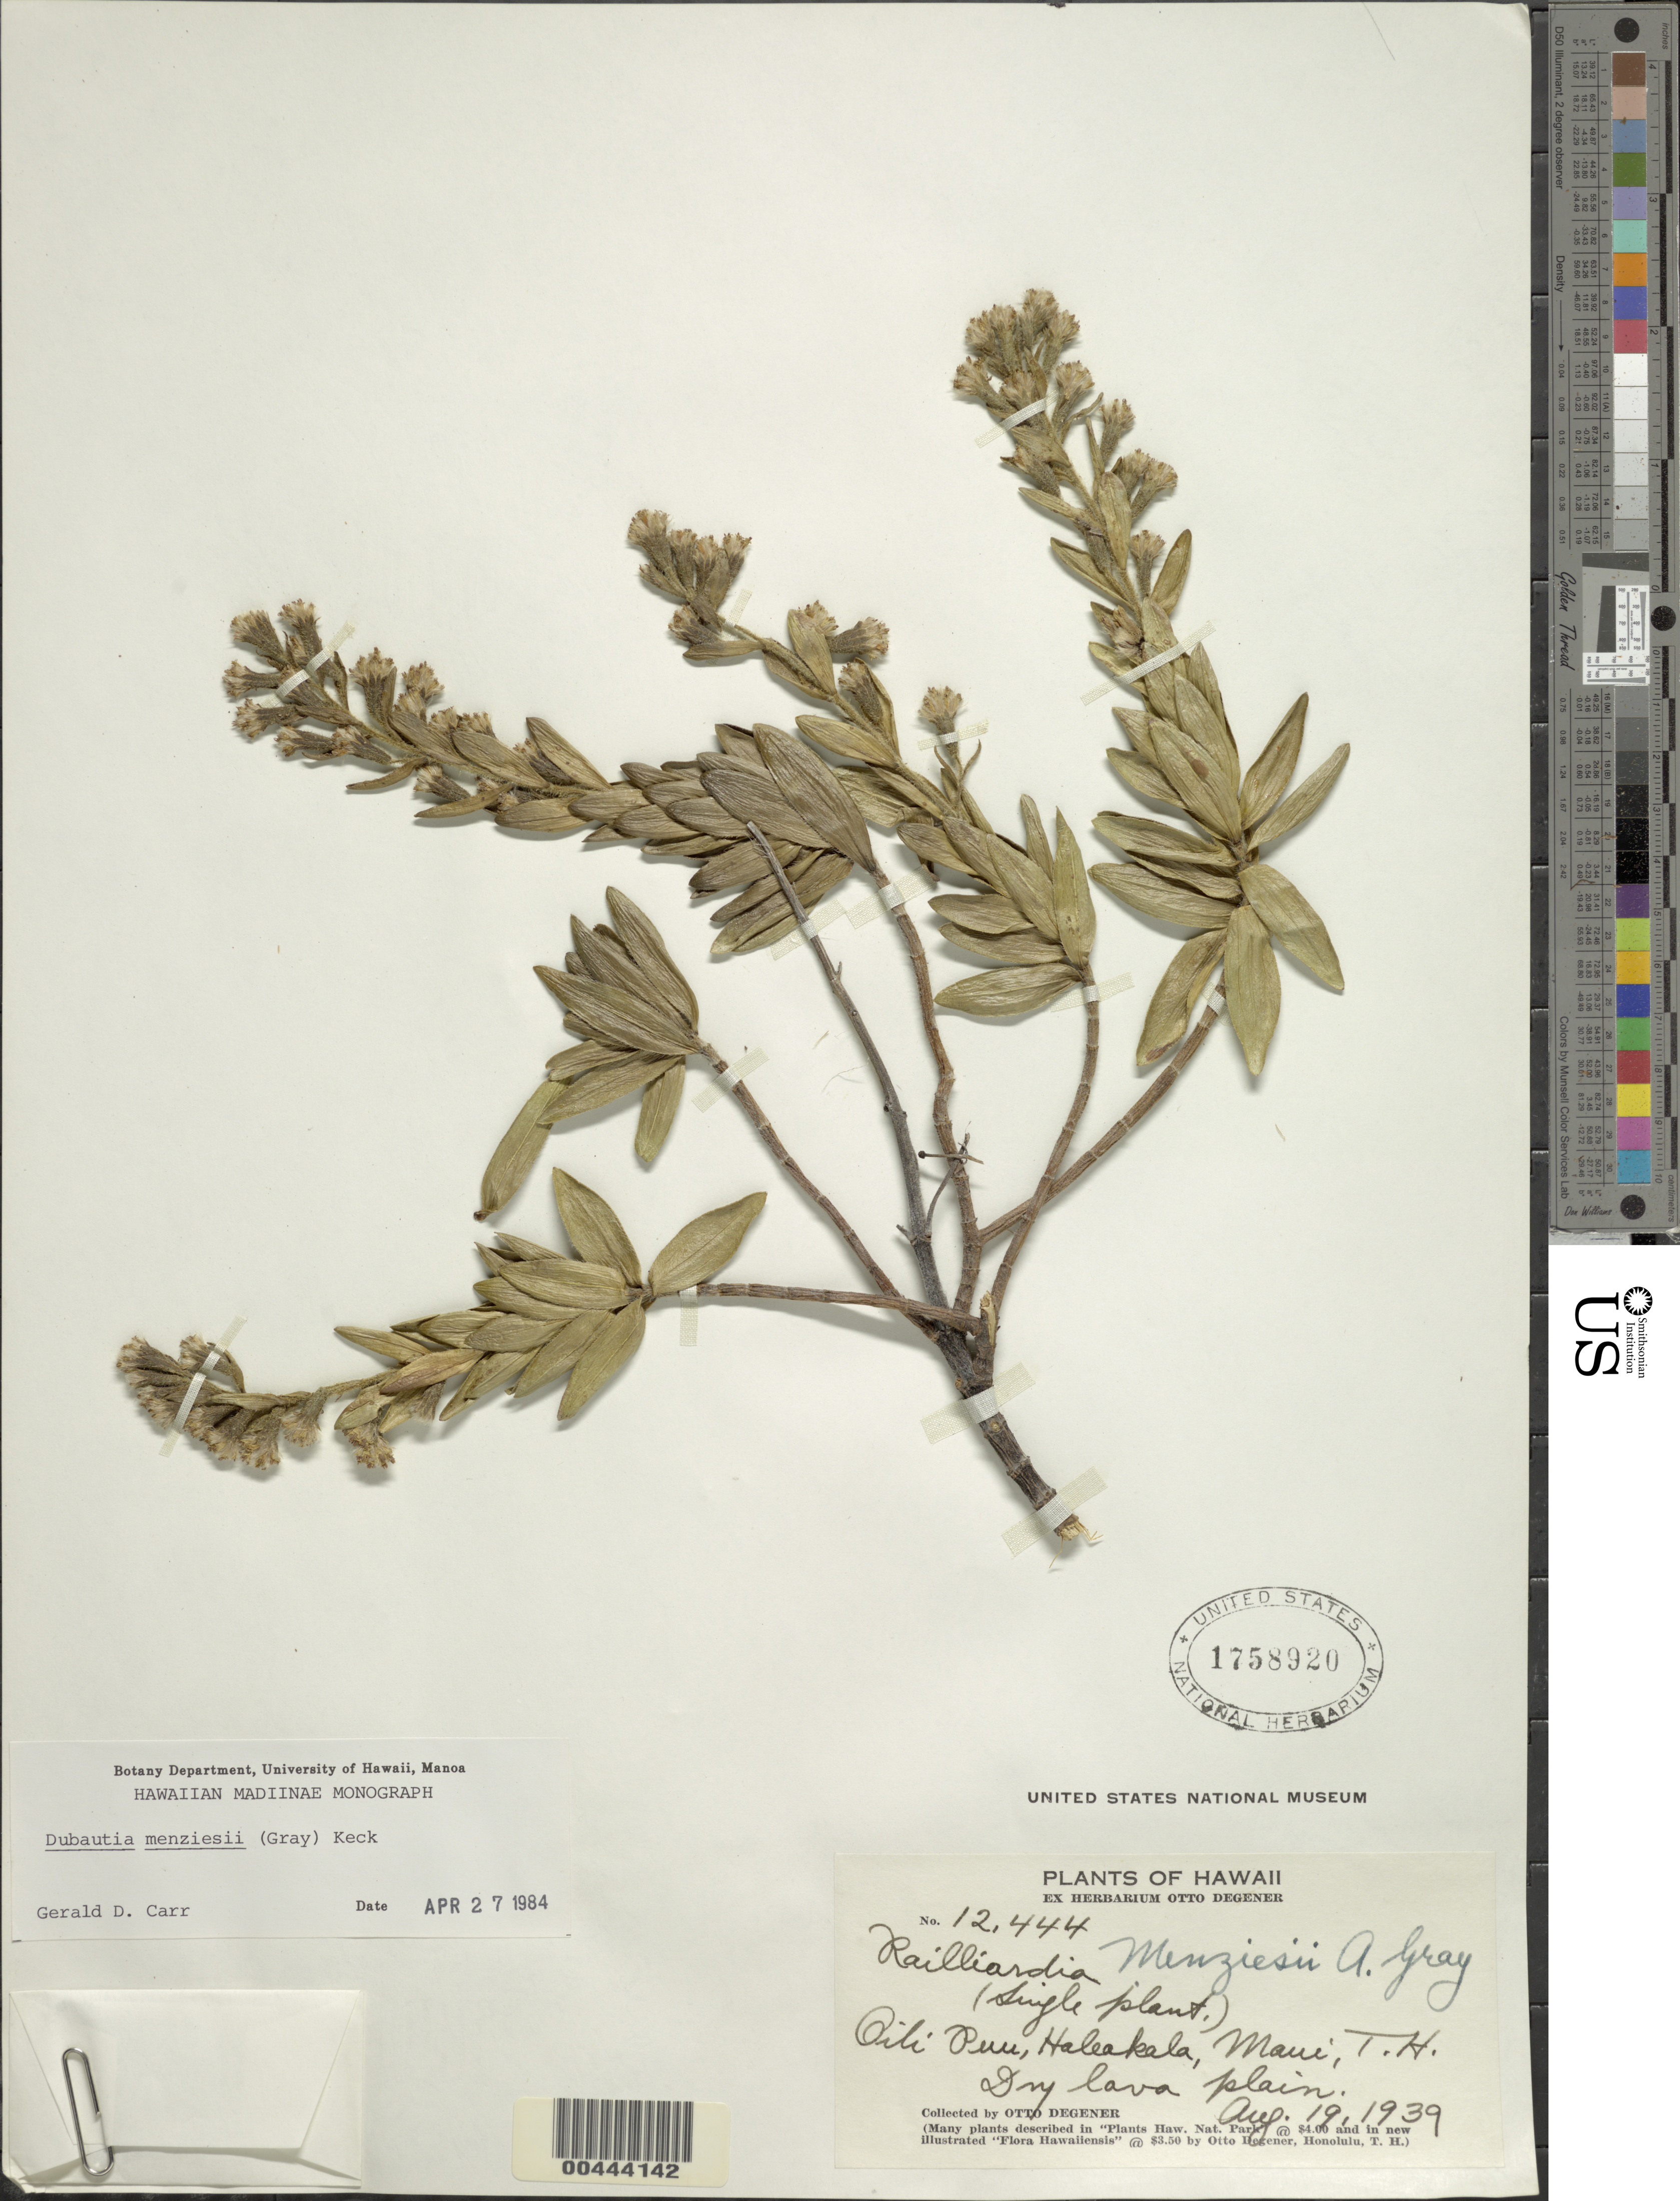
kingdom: Plantae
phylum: Tracheophyta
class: Magnoliopsida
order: Asterales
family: Asteraceae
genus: Dubautia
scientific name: Dubautia menziesii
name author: (A. Gray) D.D. Keck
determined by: Carr, G. D.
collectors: O. Degener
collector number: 12444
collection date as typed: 19 Aug 1939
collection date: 1939-08-19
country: United States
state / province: Hawaii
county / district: Maui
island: Maui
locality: Oili Puu, Haleakala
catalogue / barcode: US 1758920